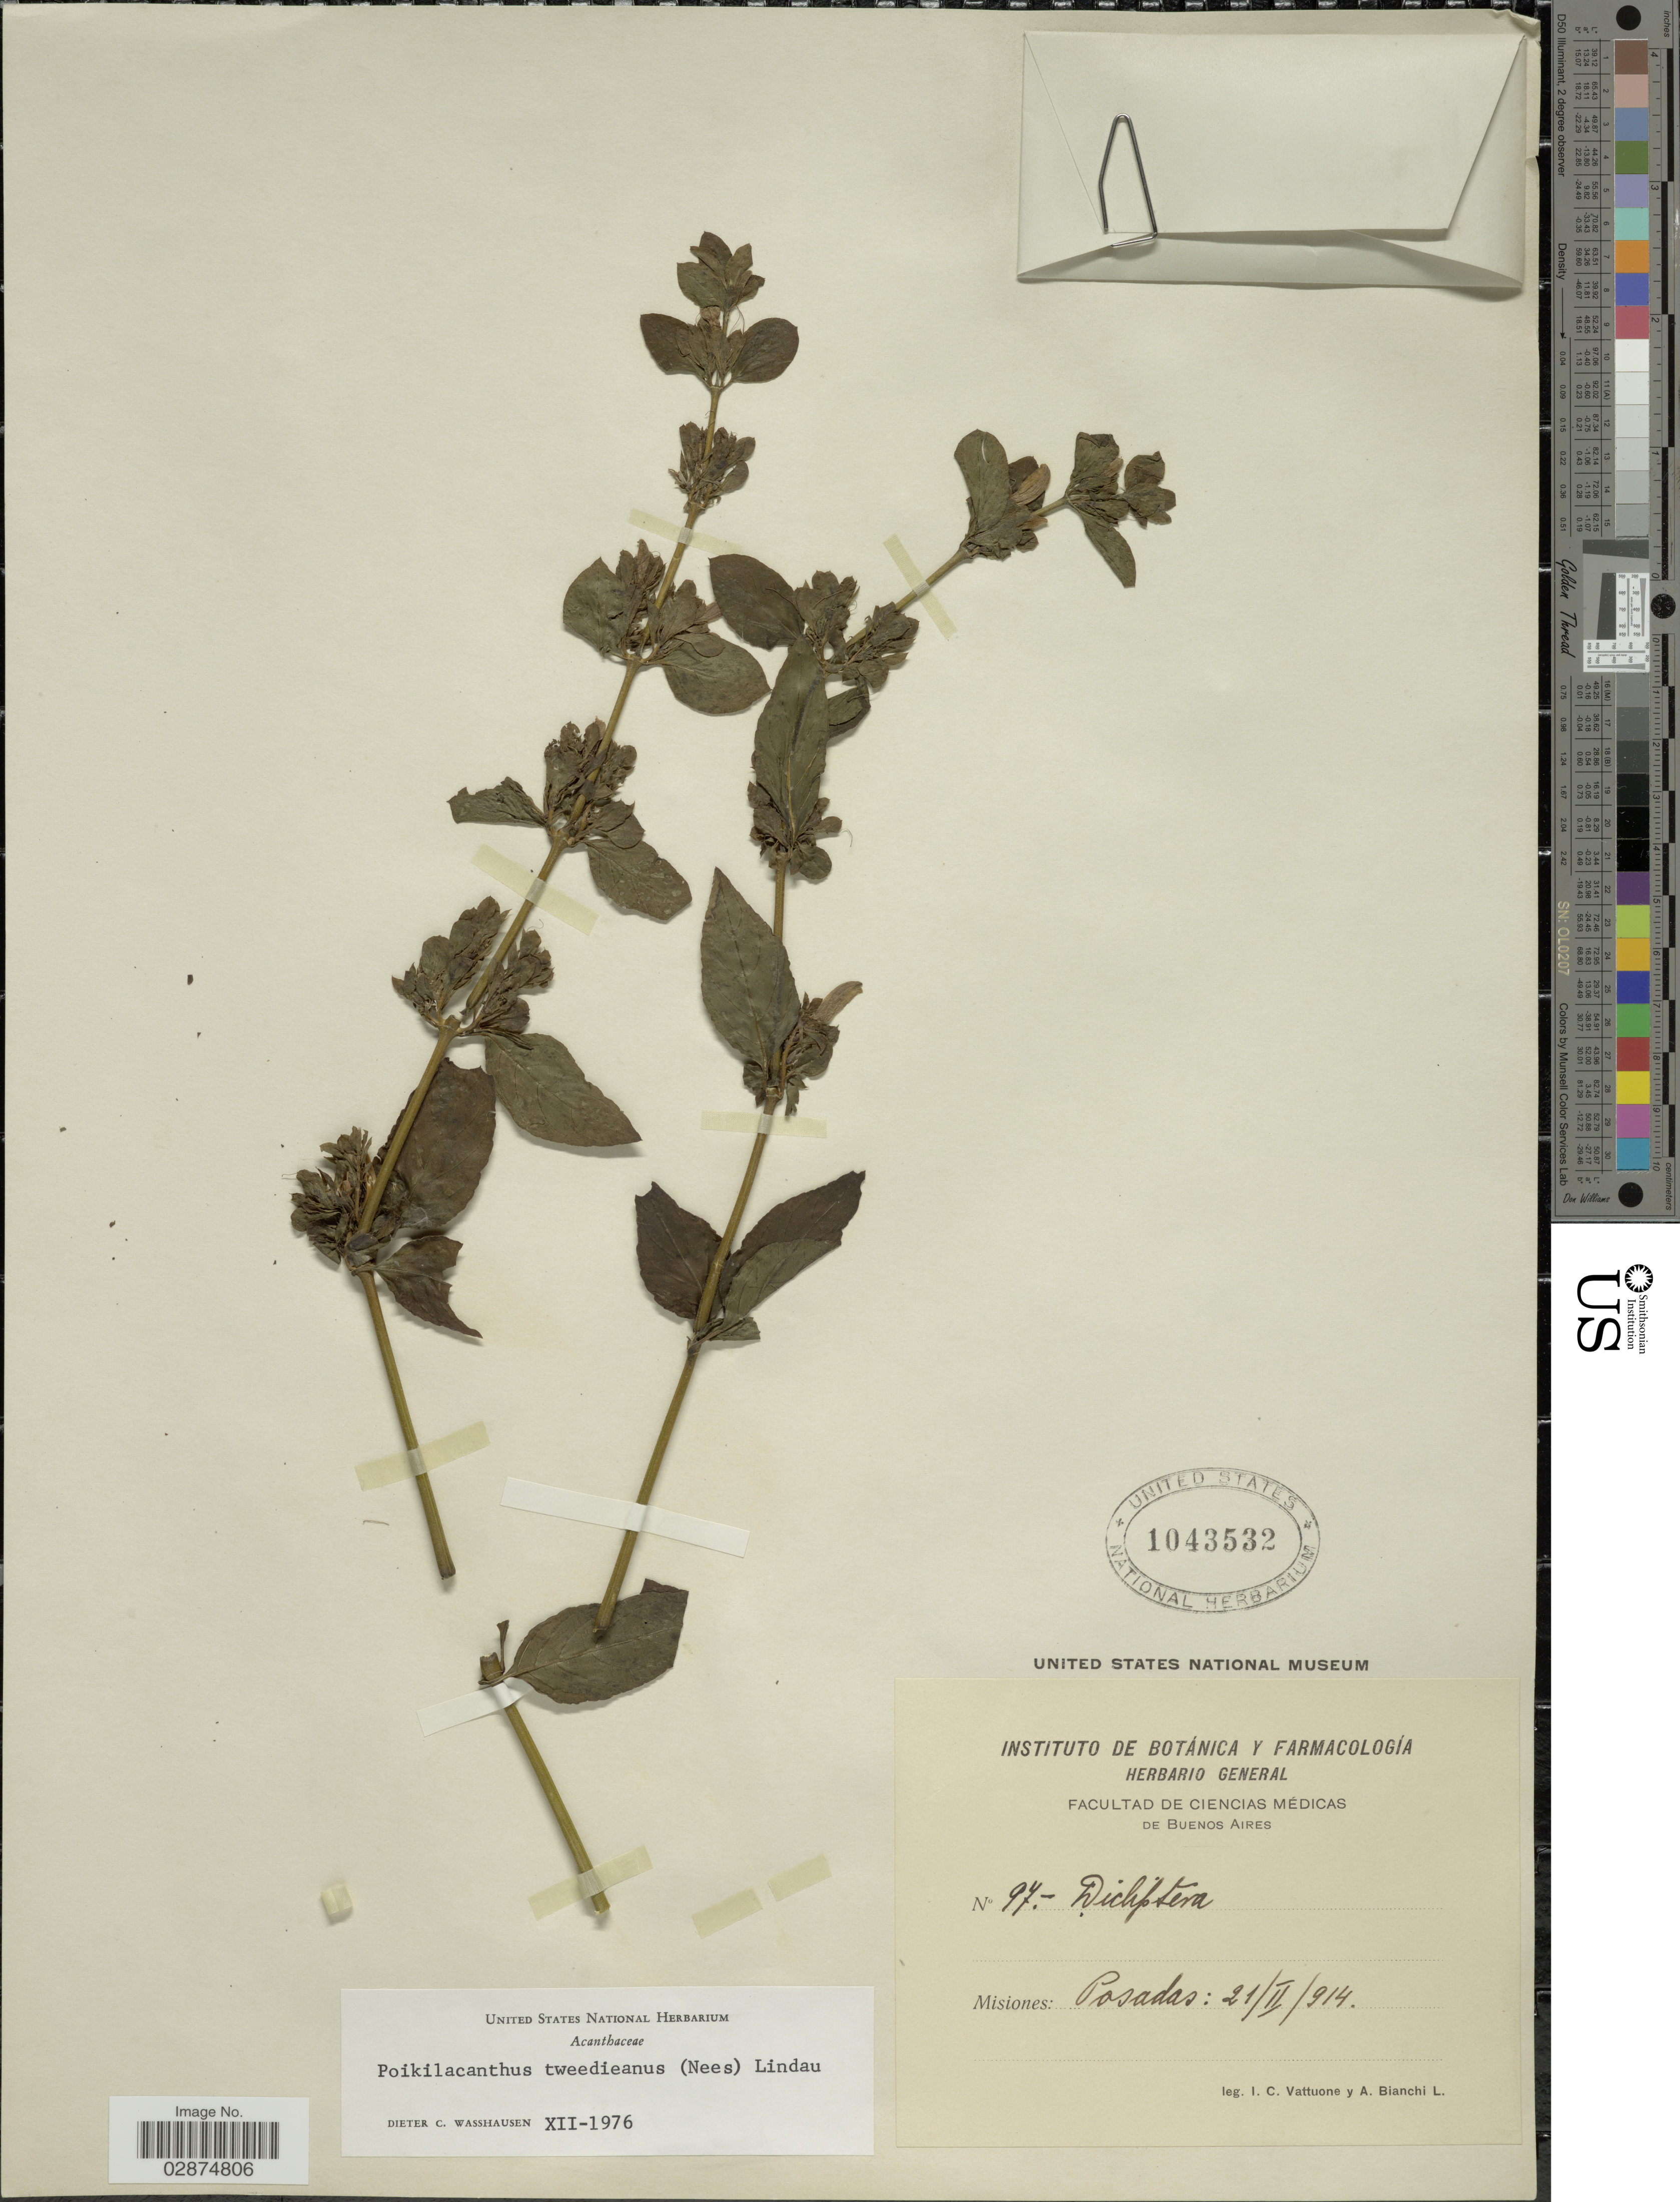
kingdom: Plantae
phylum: Tracheophyta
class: Magnoliopsida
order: Lamiales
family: Acanthaceae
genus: Poikilacanthus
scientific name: Poikilacanthus glandulosus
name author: (Nees) Ariza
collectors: I. Vattuone & A. Bianchi L.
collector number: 97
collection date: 1914-02-21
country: Argentina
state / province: Misiones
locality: Posadas.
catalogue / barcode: US 1043532